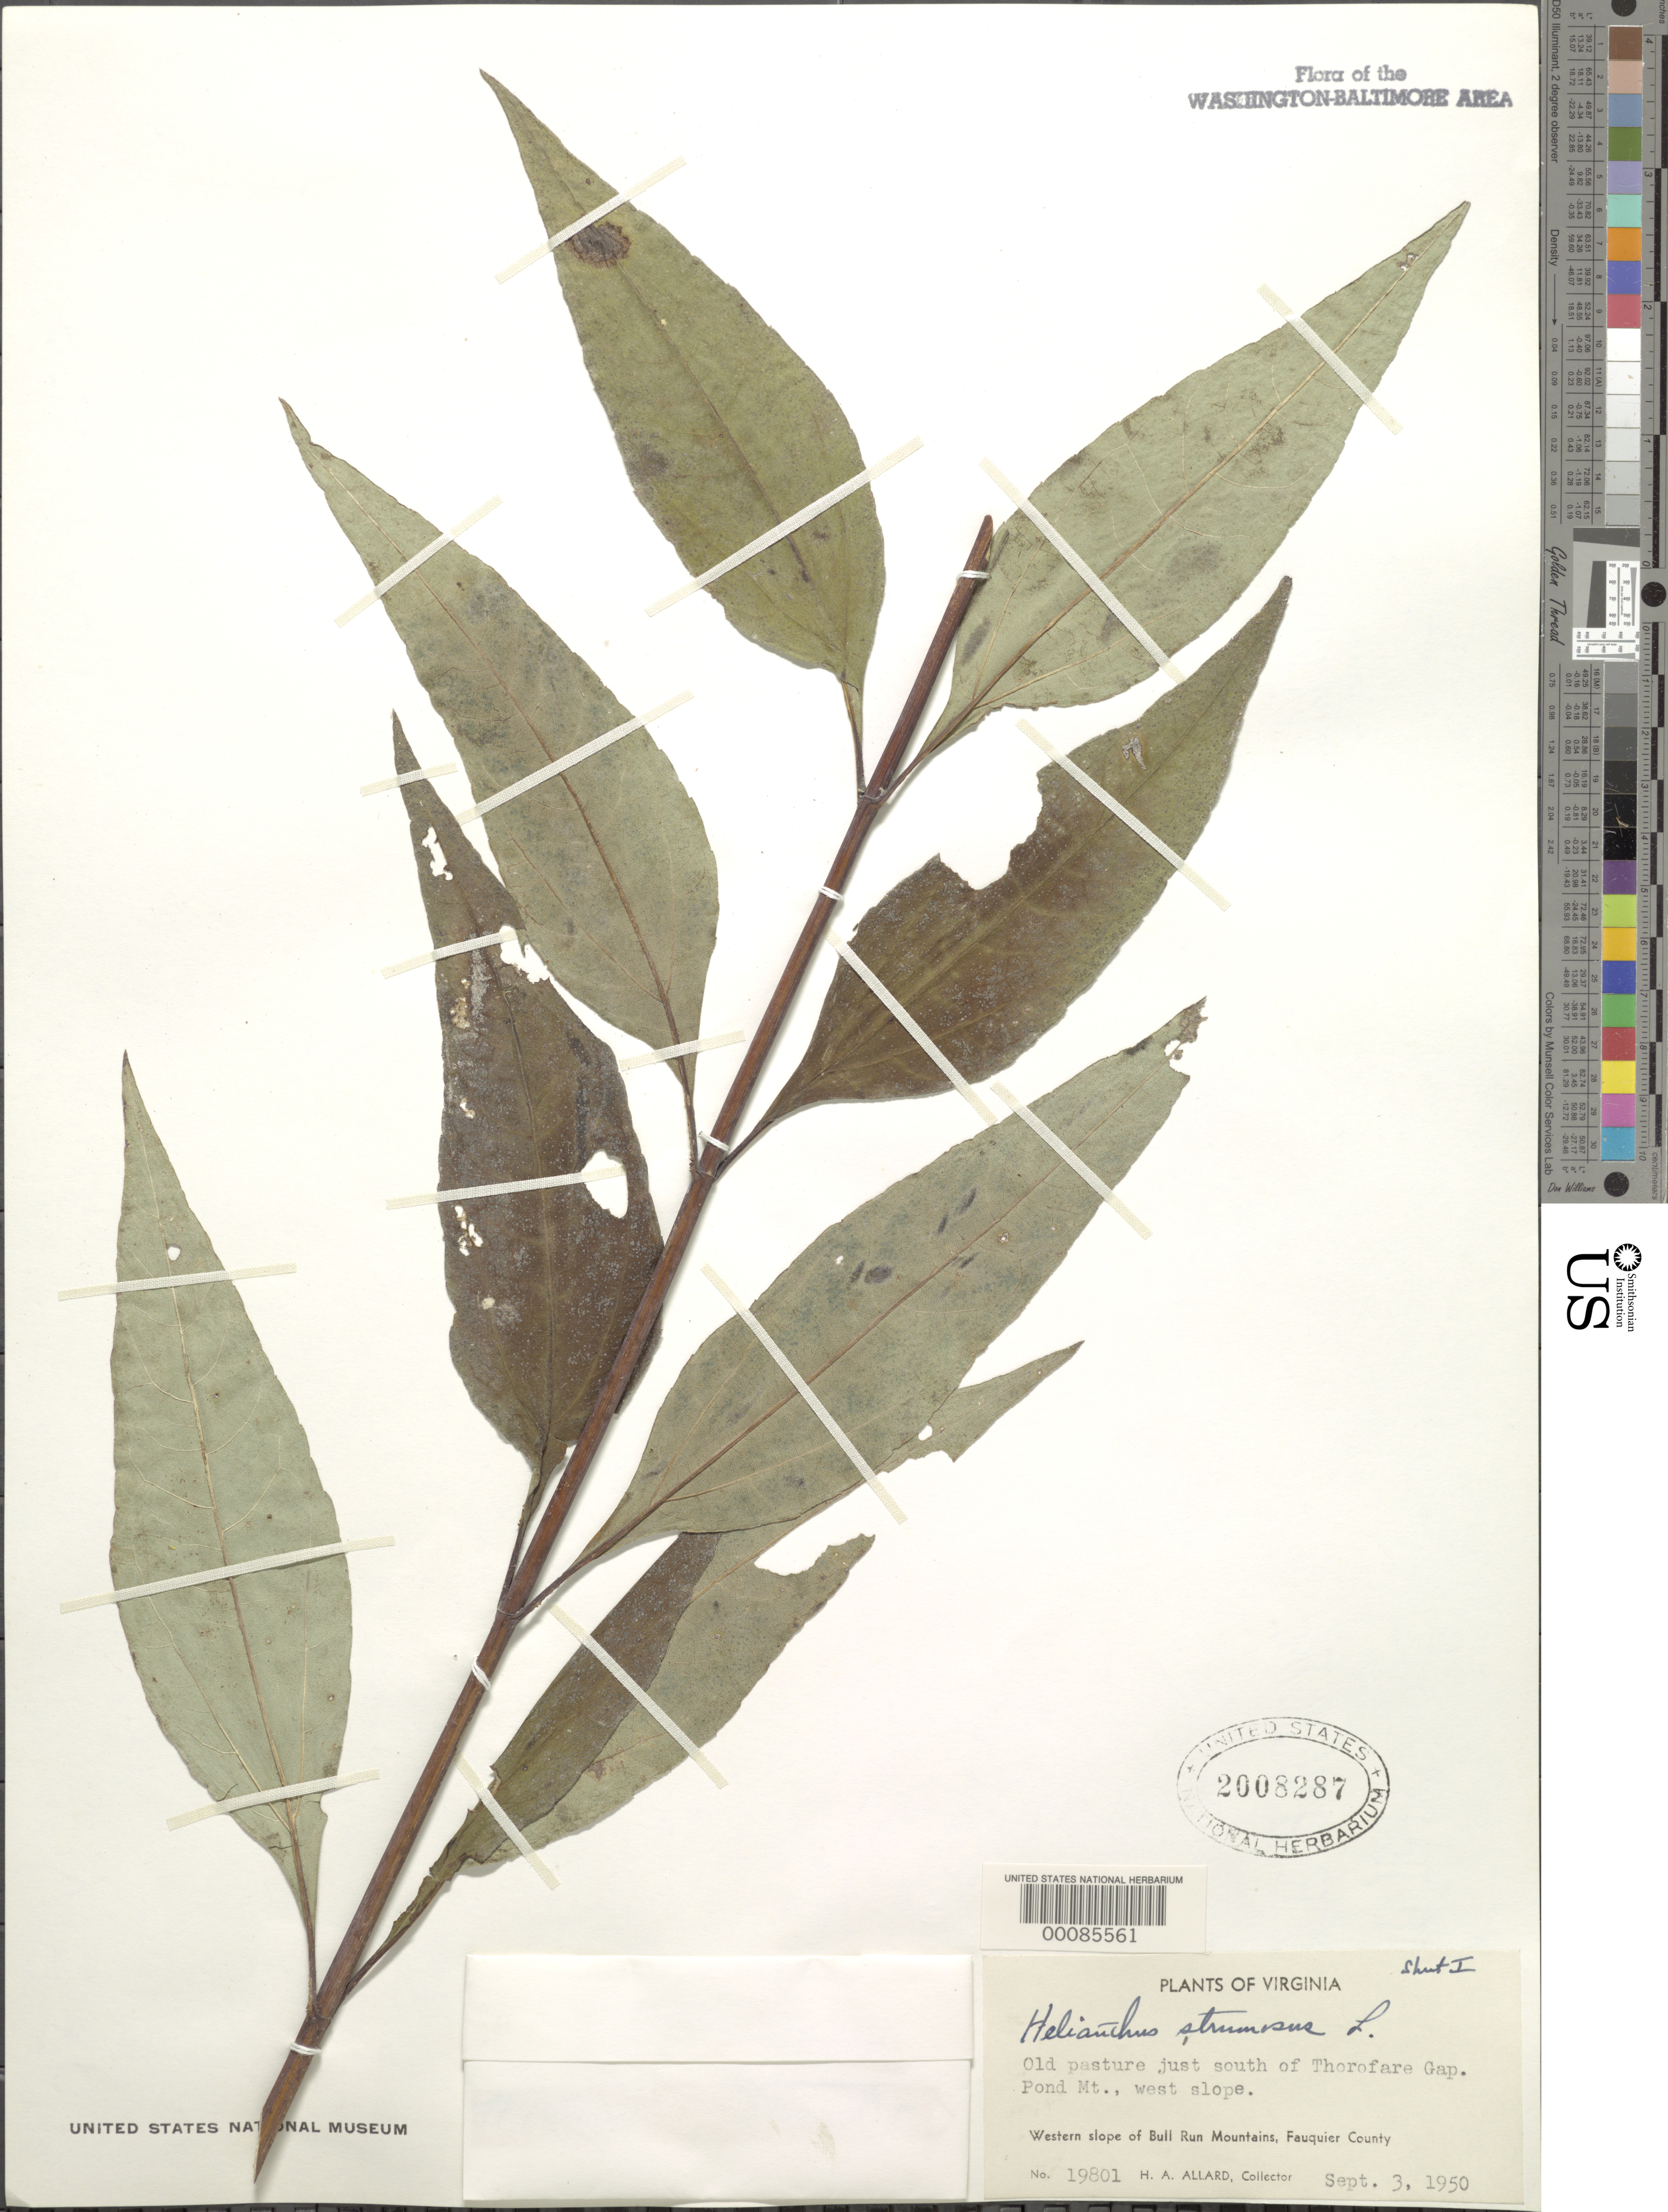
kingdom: Plantae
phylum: Tracheophyta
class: Magnoliopsida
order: Asterales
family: Asteraceae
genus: Helianthus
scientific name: Helianthus strumosus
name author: L.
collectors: H. A. Allard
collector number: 19801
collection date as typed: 03 Sep 1950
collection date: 1950-09-03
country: United States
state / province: Virginia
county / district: Fauquier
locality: South of Thorofare Gap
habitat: Old pasture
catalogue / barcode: US 2008287